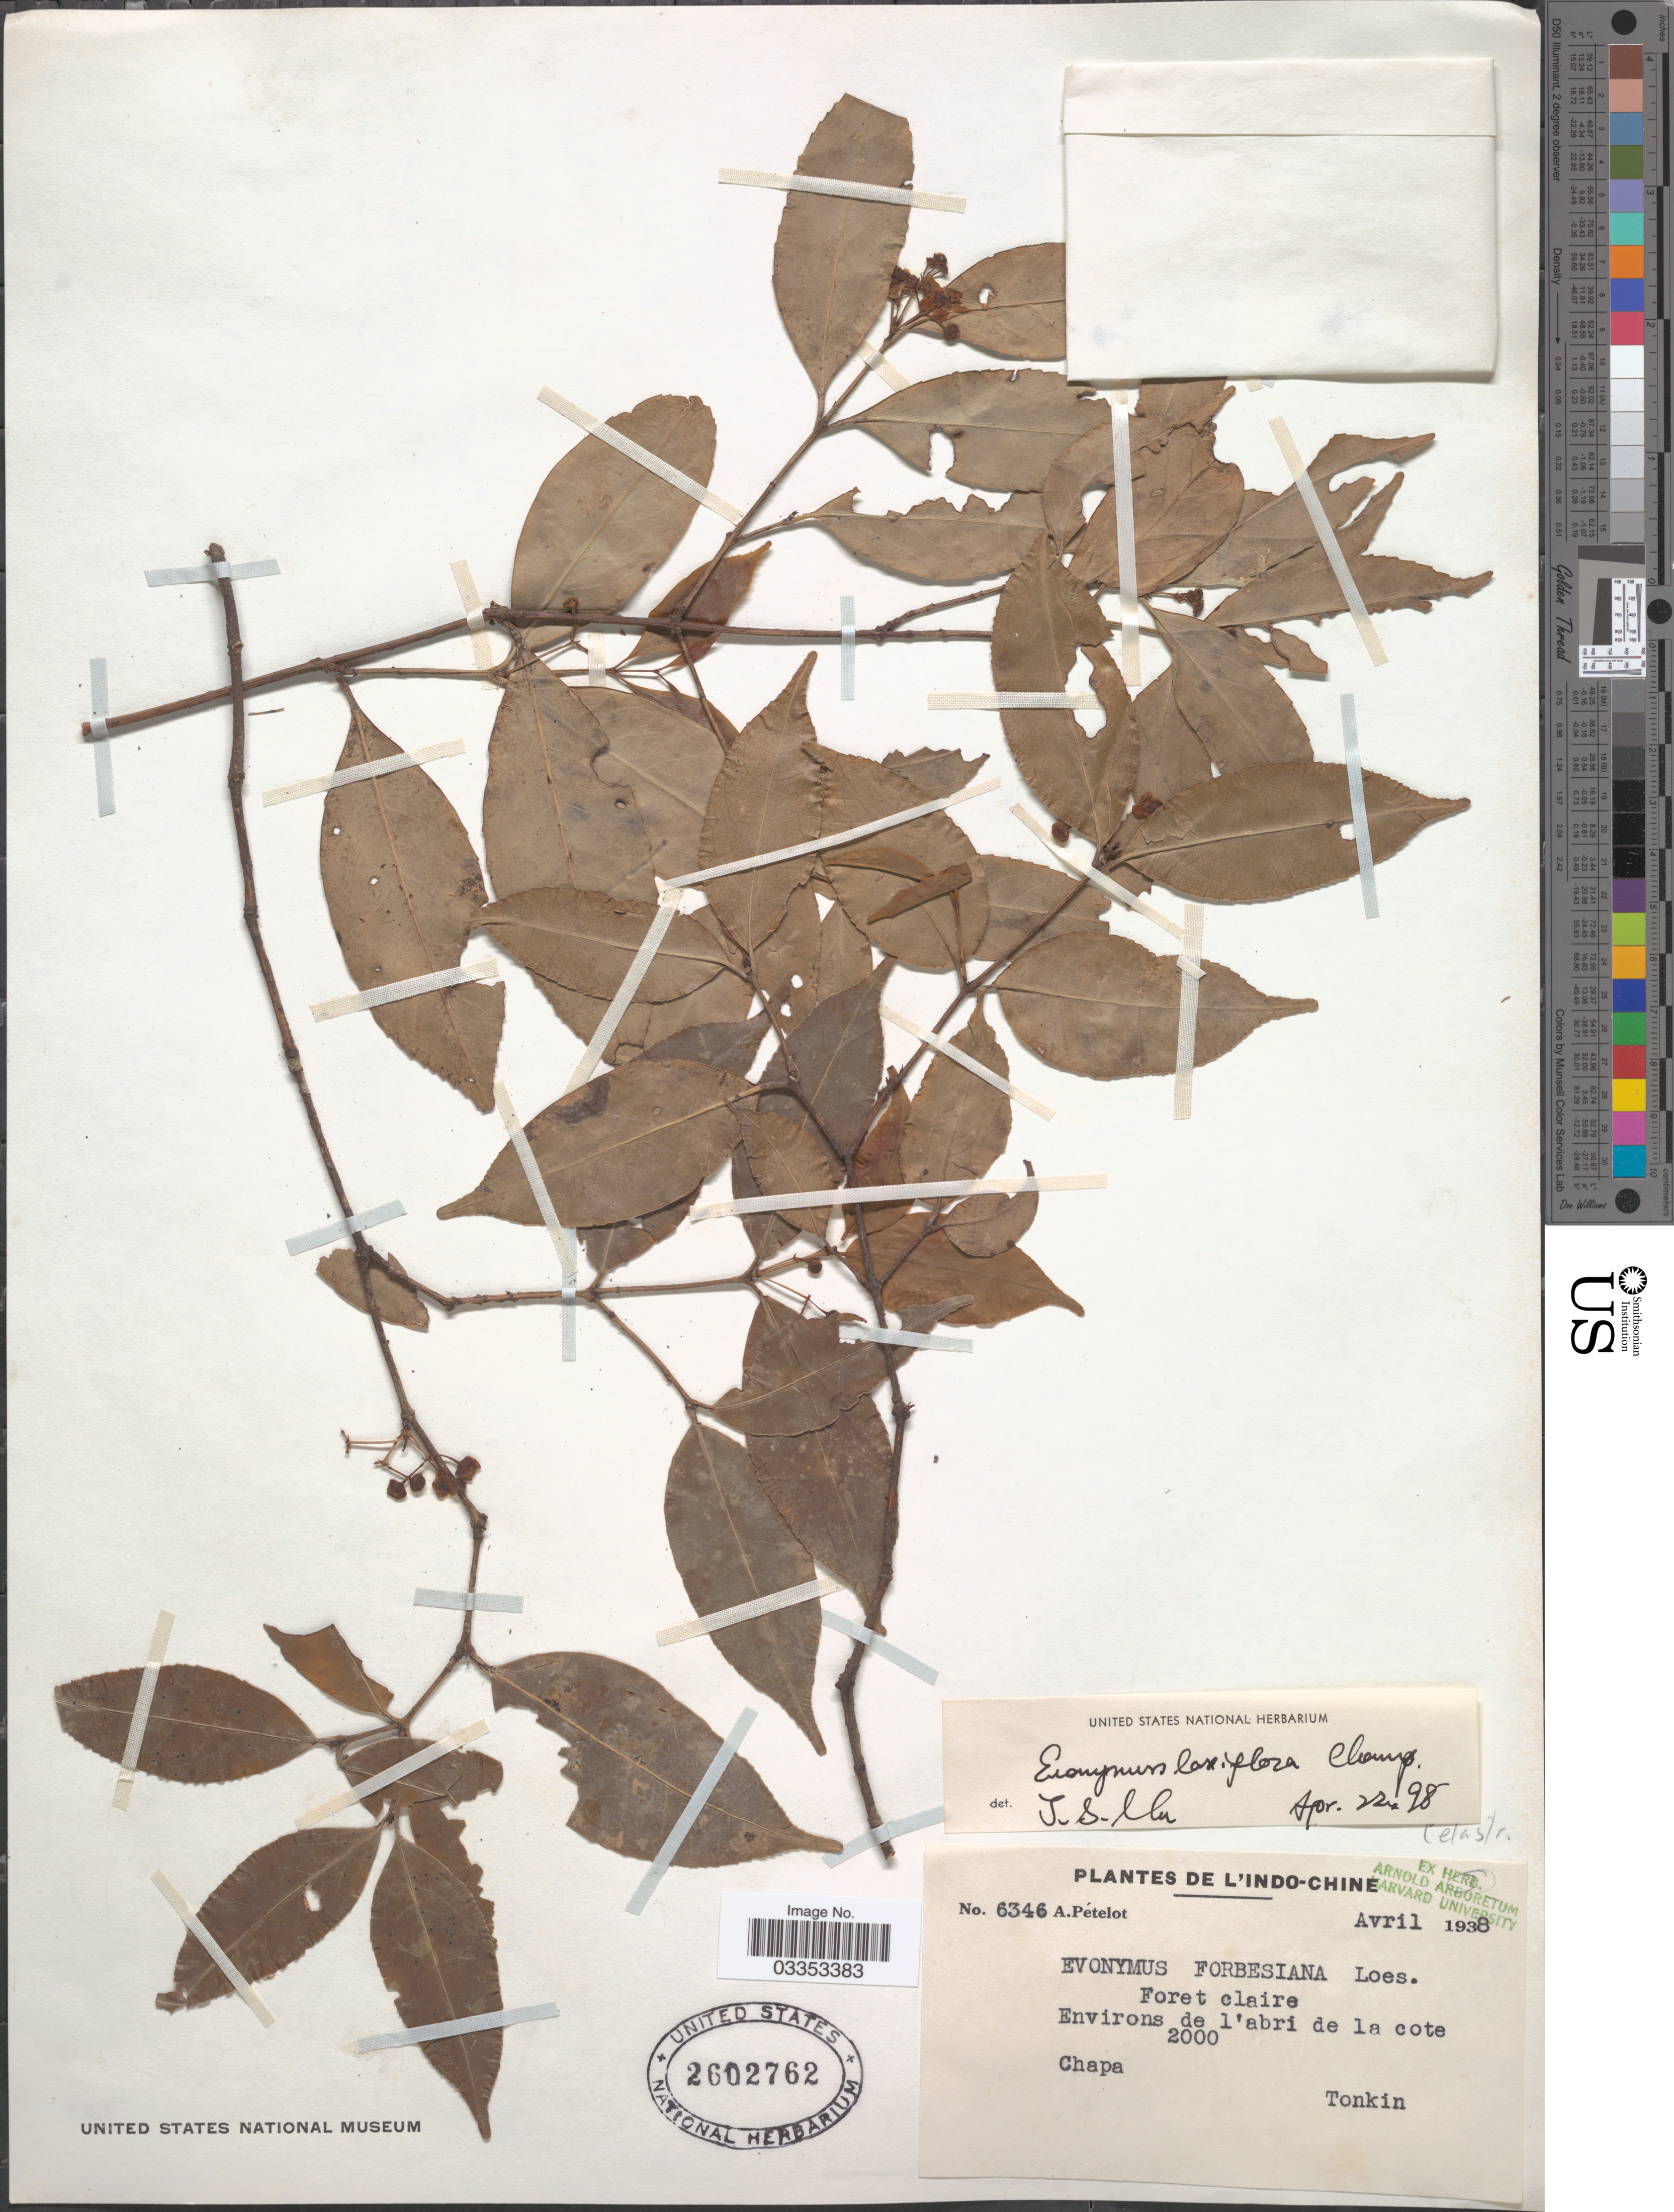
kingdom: Plantae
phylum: Tracheophyta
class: Magnoliopsida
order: Celastrales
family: Celastraceae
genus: Euonymus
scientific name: Euonymus laxiflorus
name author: Champ. ex Benth.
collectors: A. Petelot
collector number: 6346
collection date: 1938-04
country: Vietnam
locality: L'Indo-Chine. Environs de l'abri de la cote. Chapa, Tonkin.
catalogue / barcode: US 2602762